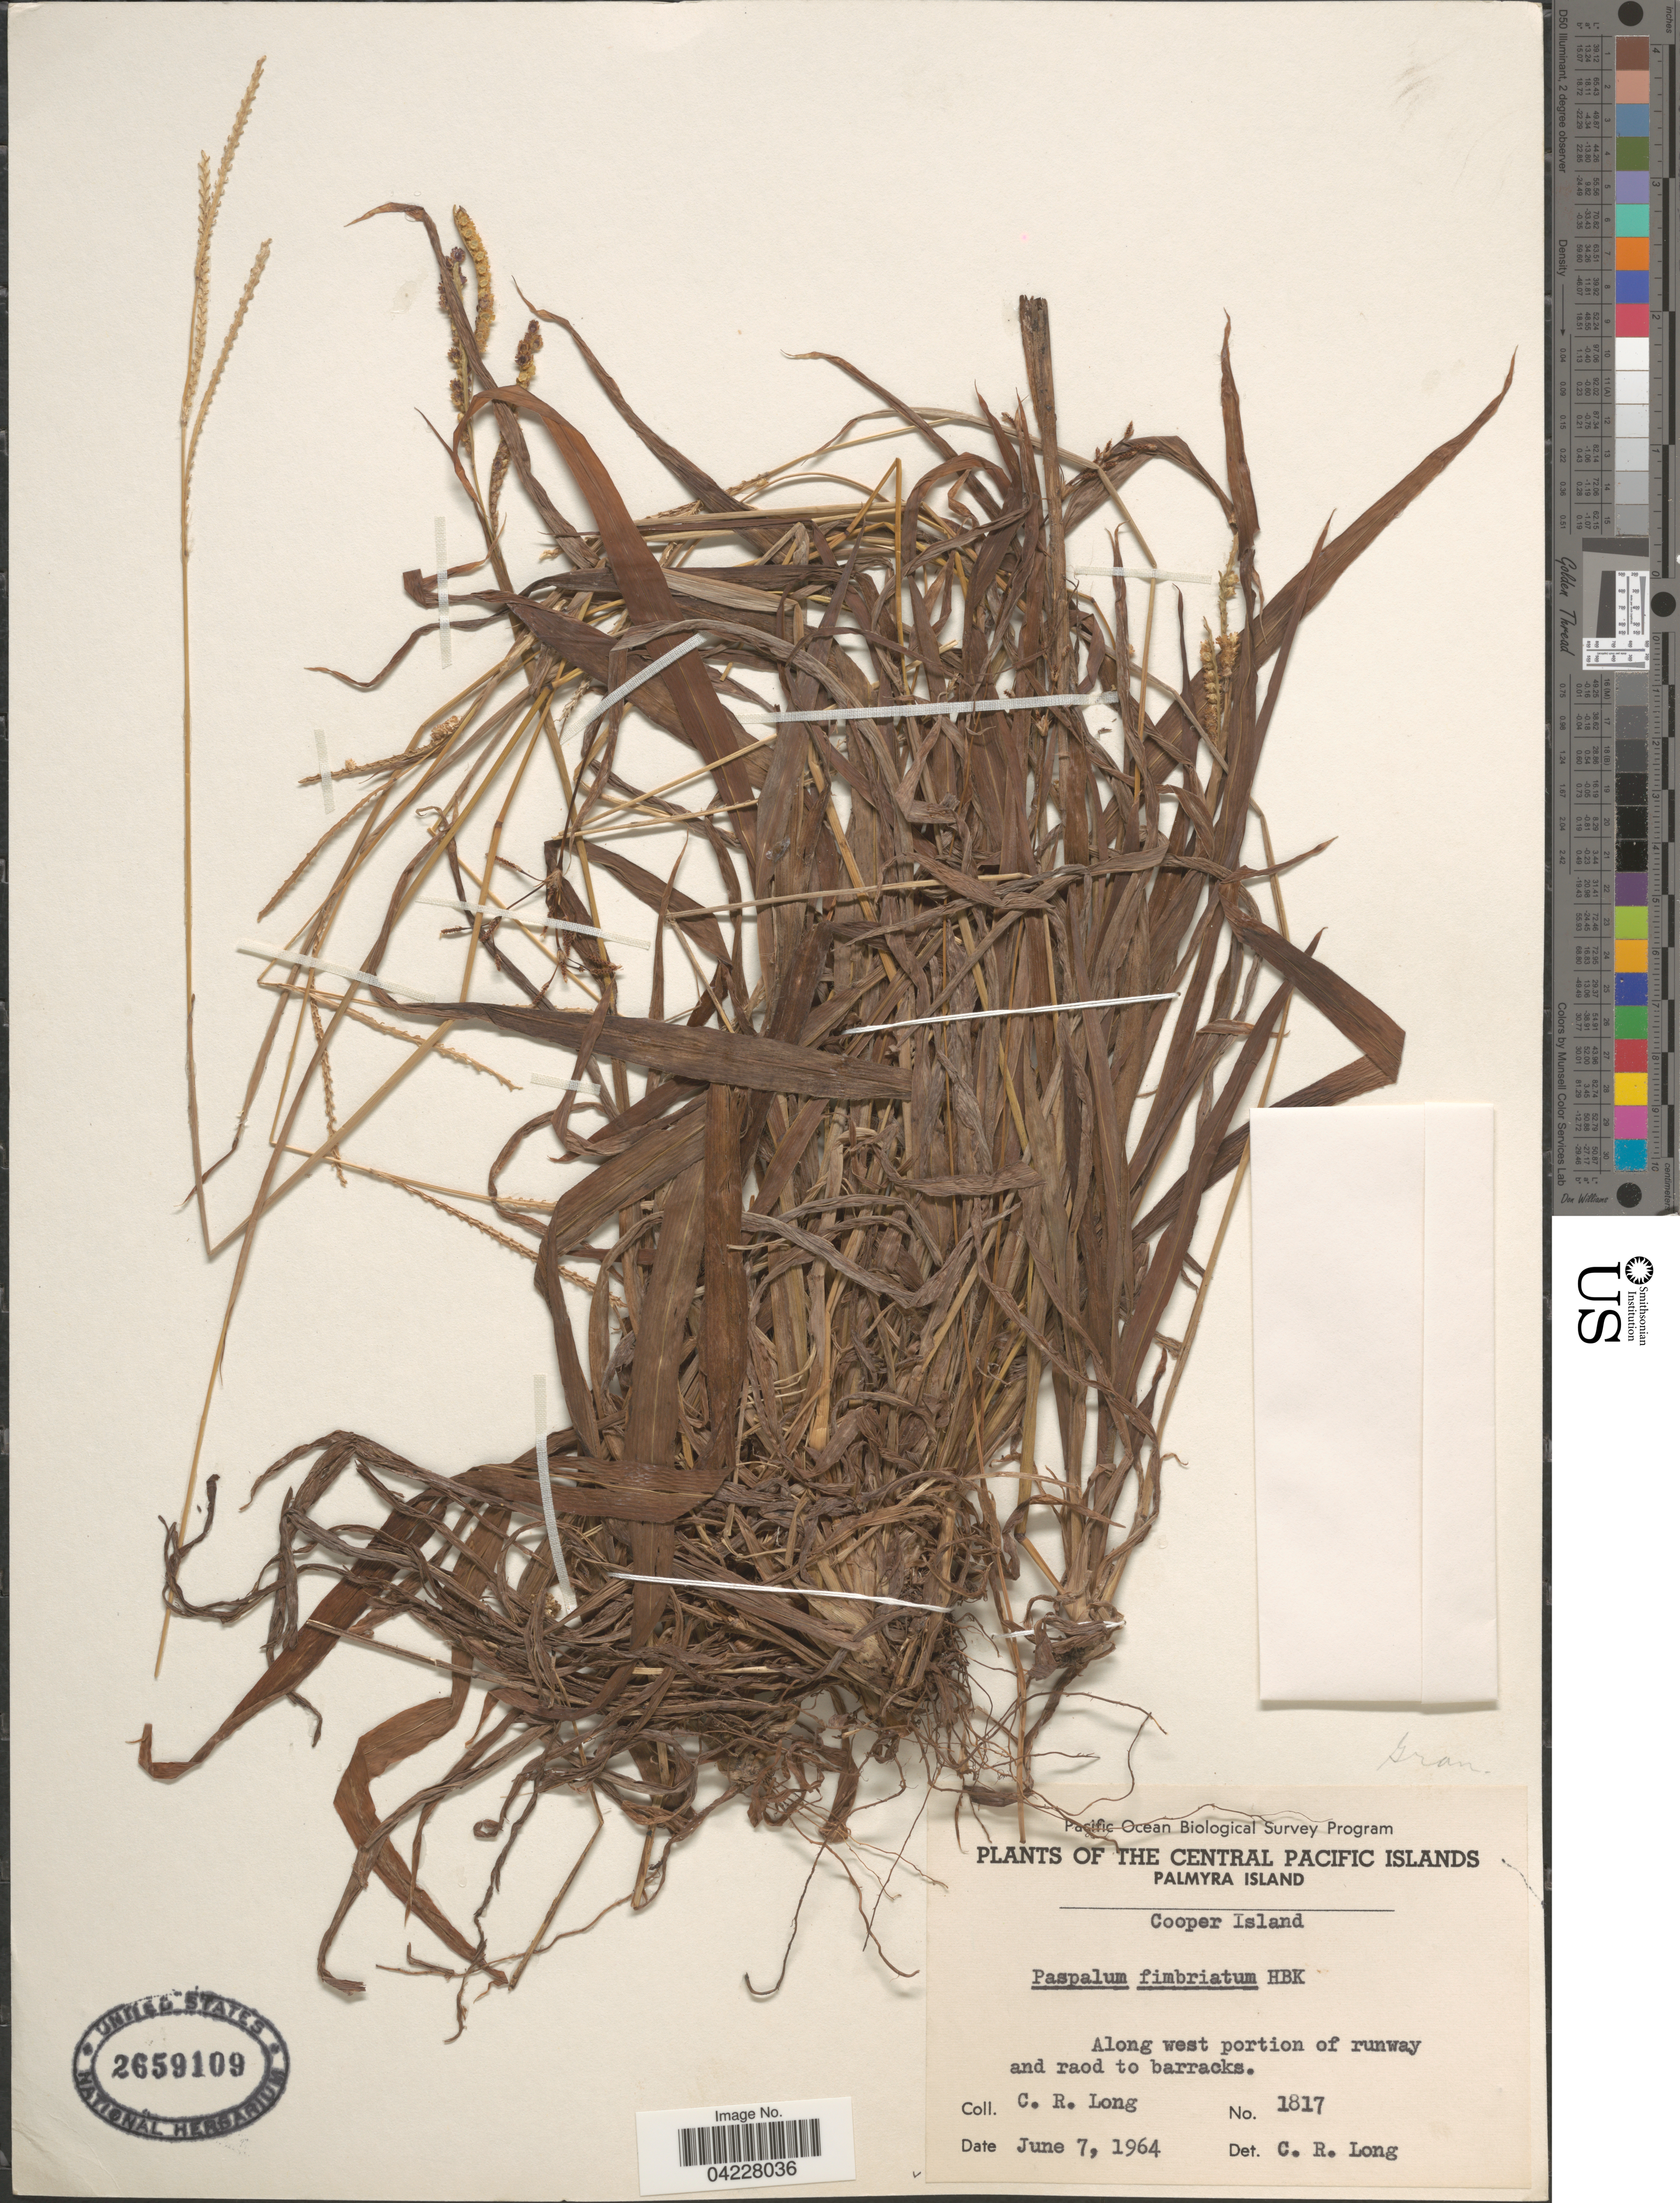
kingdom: Plantae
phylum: Tracheophyta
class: Liliopsida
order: Poales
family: Poaceae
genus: Paspalum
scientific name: Paspalum fimbriatum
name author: Kunth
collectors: C. R. Long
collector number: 1817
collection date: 1964-06-07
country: U.S. Administered Pacific Islands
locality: [illegible text]fic Ocean Biological Survey Program. The Central Pacific Islands. Palmyra Island. Cooper Island. Along west portion of runway and road to barracks.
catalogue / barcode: US 2659109